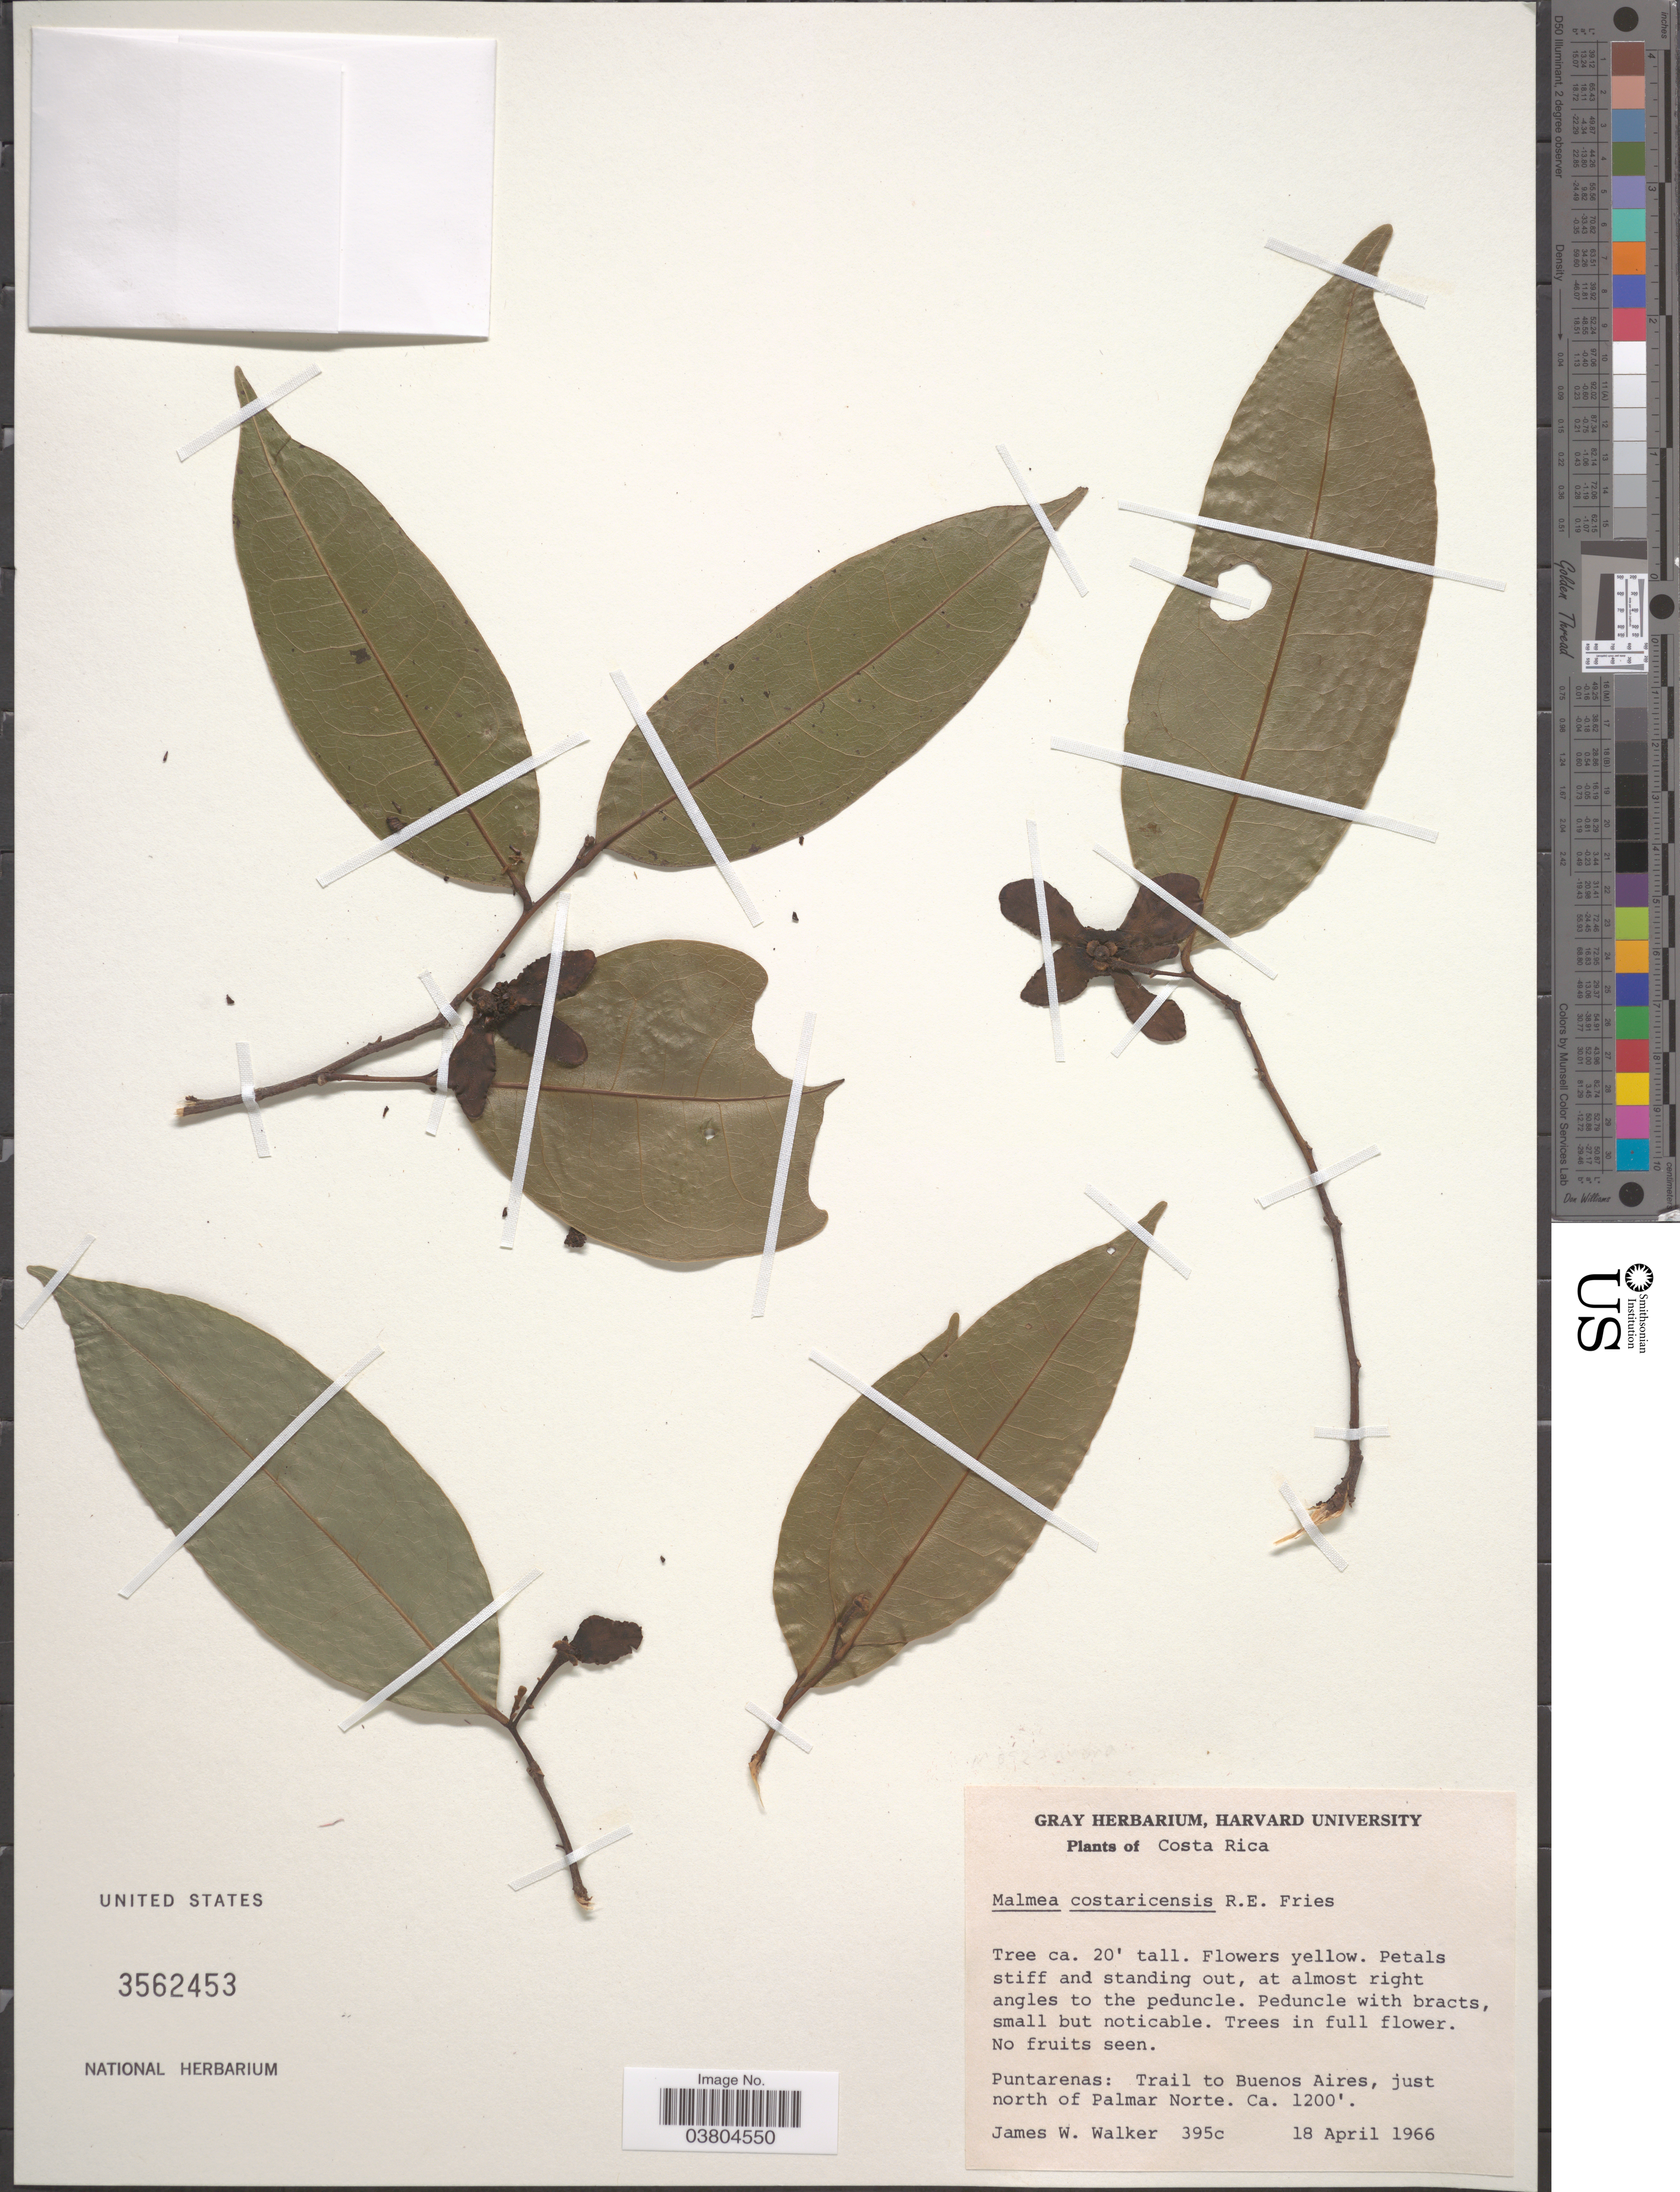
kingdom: Plantae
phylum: Tracheophyta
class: Magnoliopsida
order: Magnoliales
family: Annonaceae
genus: Mosannona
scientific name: Mosannona costaricensis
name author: (R.E. Fr.) Chatrou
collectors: J. W. Walker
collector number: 395c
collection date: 1966-04-18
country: Costa Rica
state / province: Puntarenas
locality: Trail to Buenos Aires, just north of Palmar Norte.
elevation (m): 366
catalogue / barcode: US 3562453